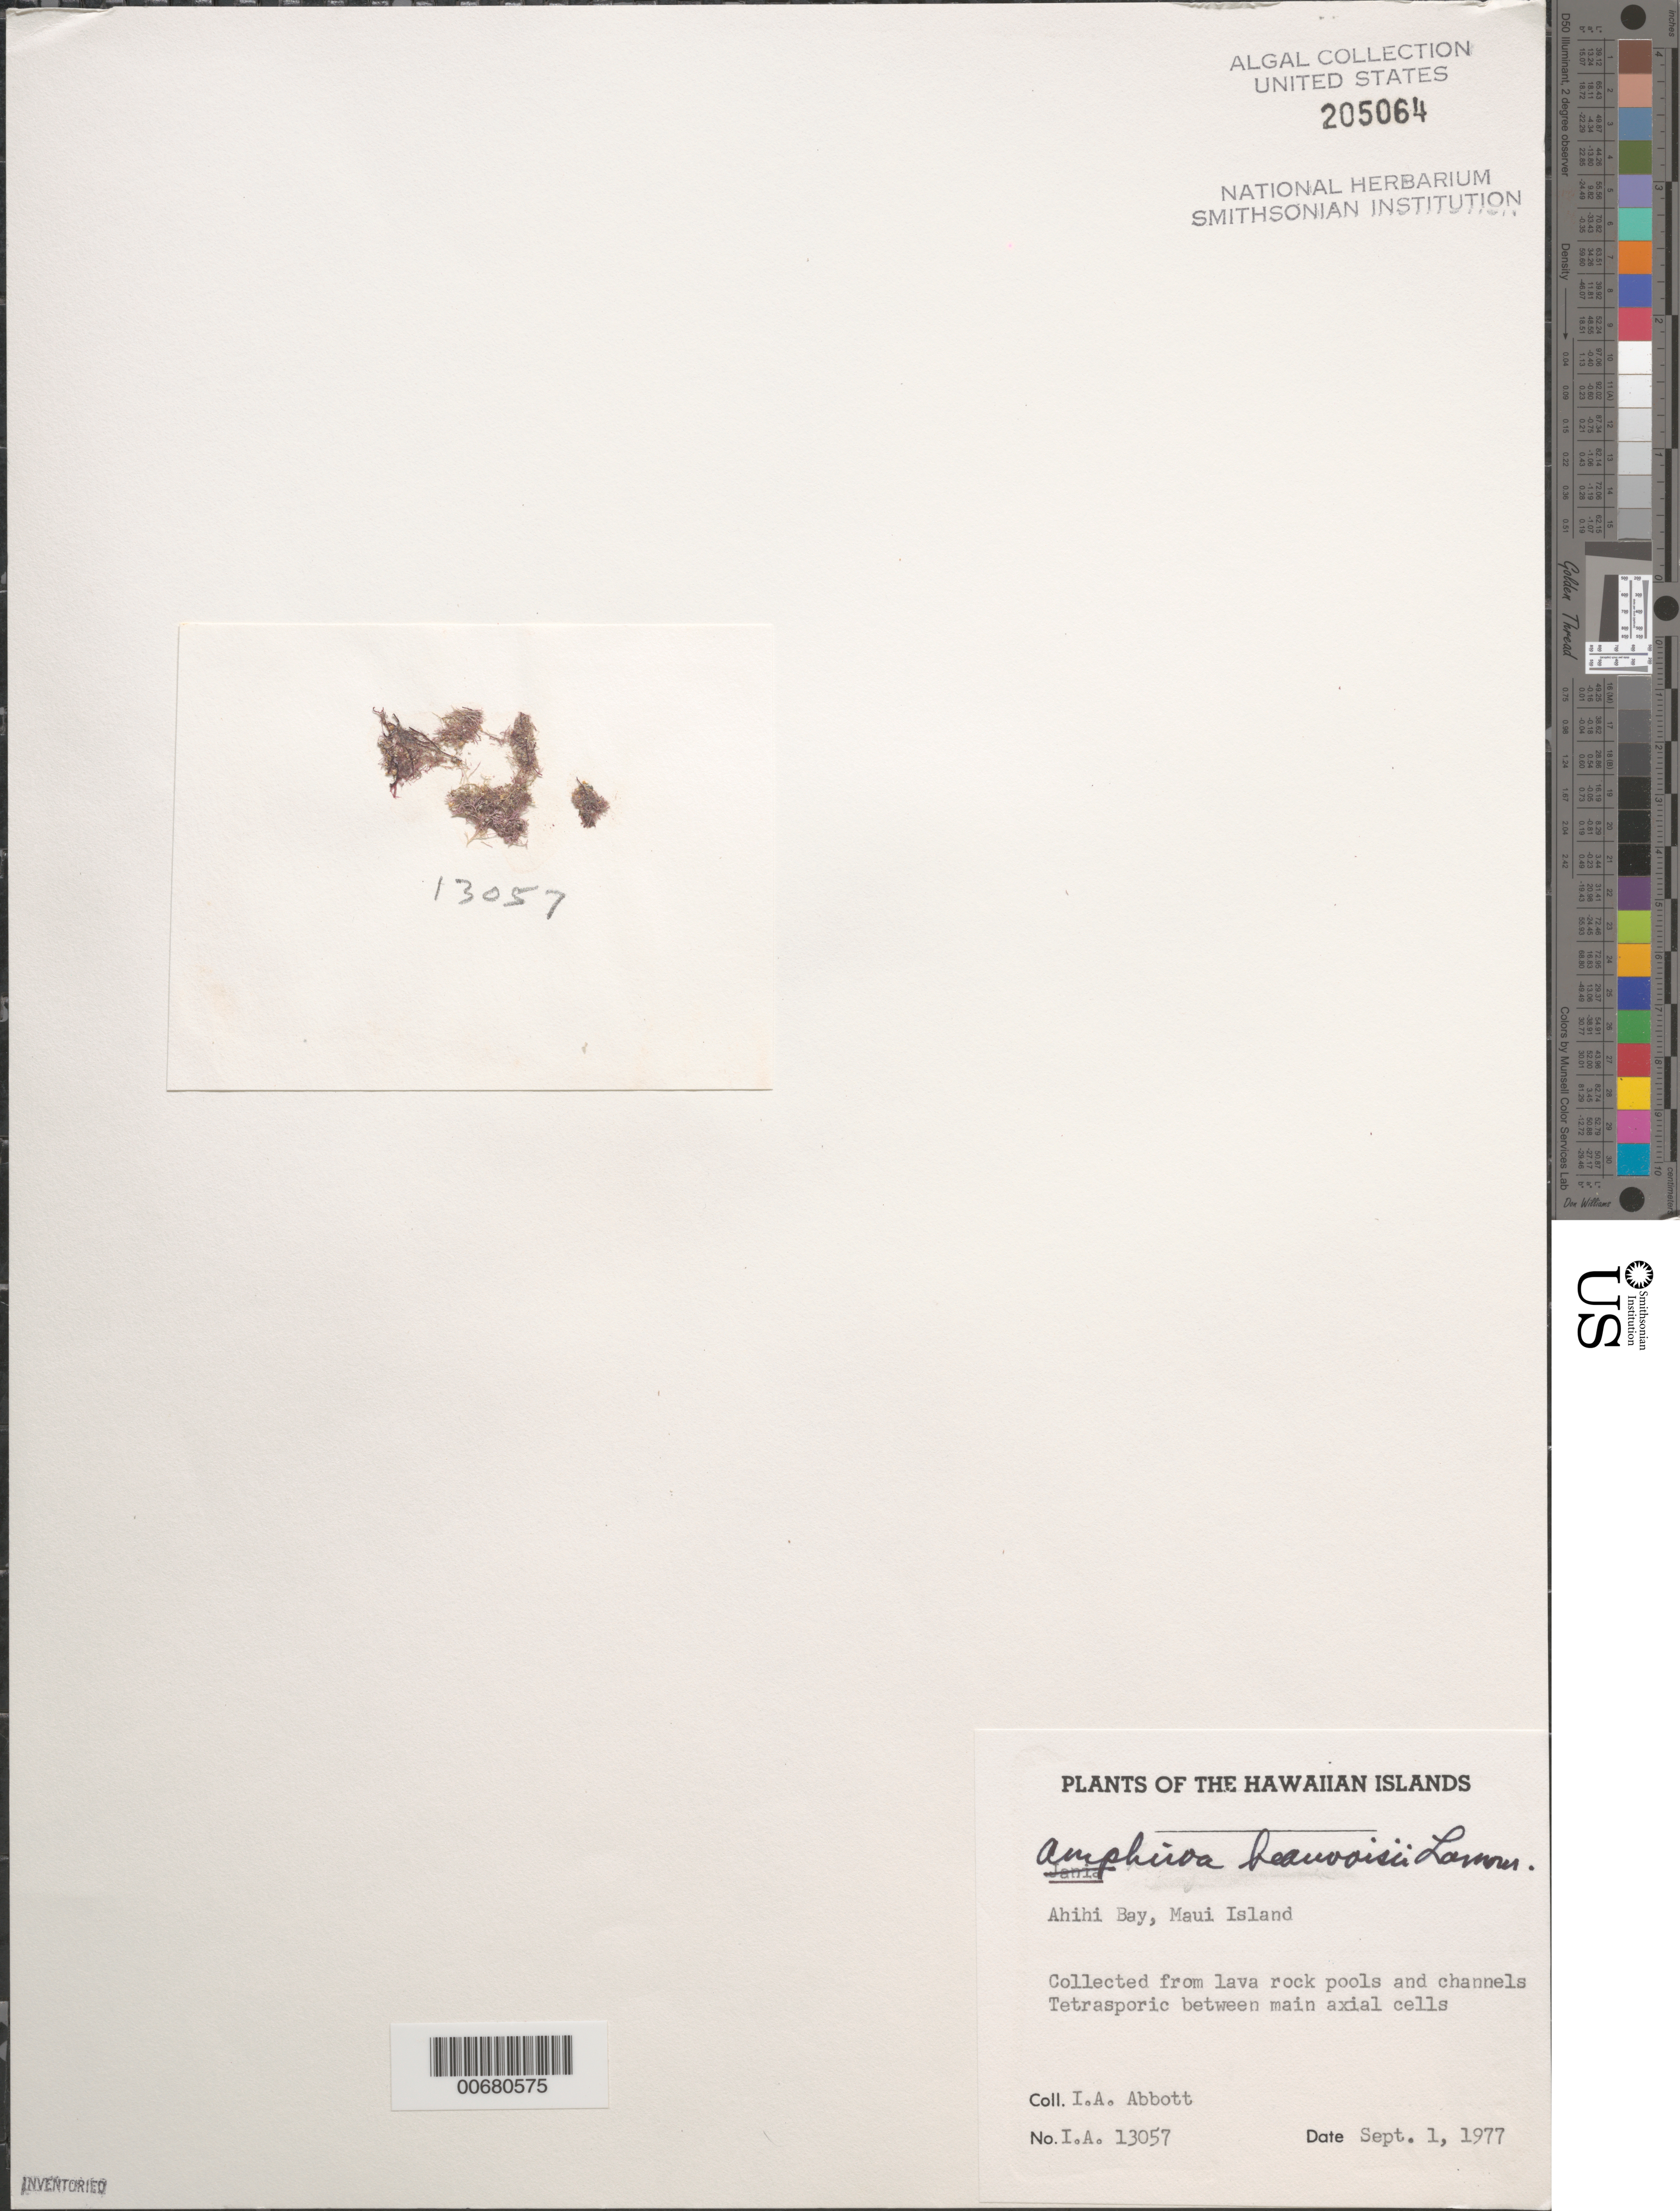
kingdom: Plantae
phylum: Rhodophyta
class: Florideophyceae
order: Corallinales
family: Lithophyllaceae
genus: Amphiroa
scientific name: Amphiroa beauvoisii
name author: J.V.Lamouroux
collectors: I. A. Abbott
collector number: IAA 13057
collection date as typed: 01 Sep 1977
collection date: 1977-09-01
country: United States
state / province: Hawaii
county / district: Maui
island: Maui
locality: Ahihi Bay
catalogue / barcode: US 205064